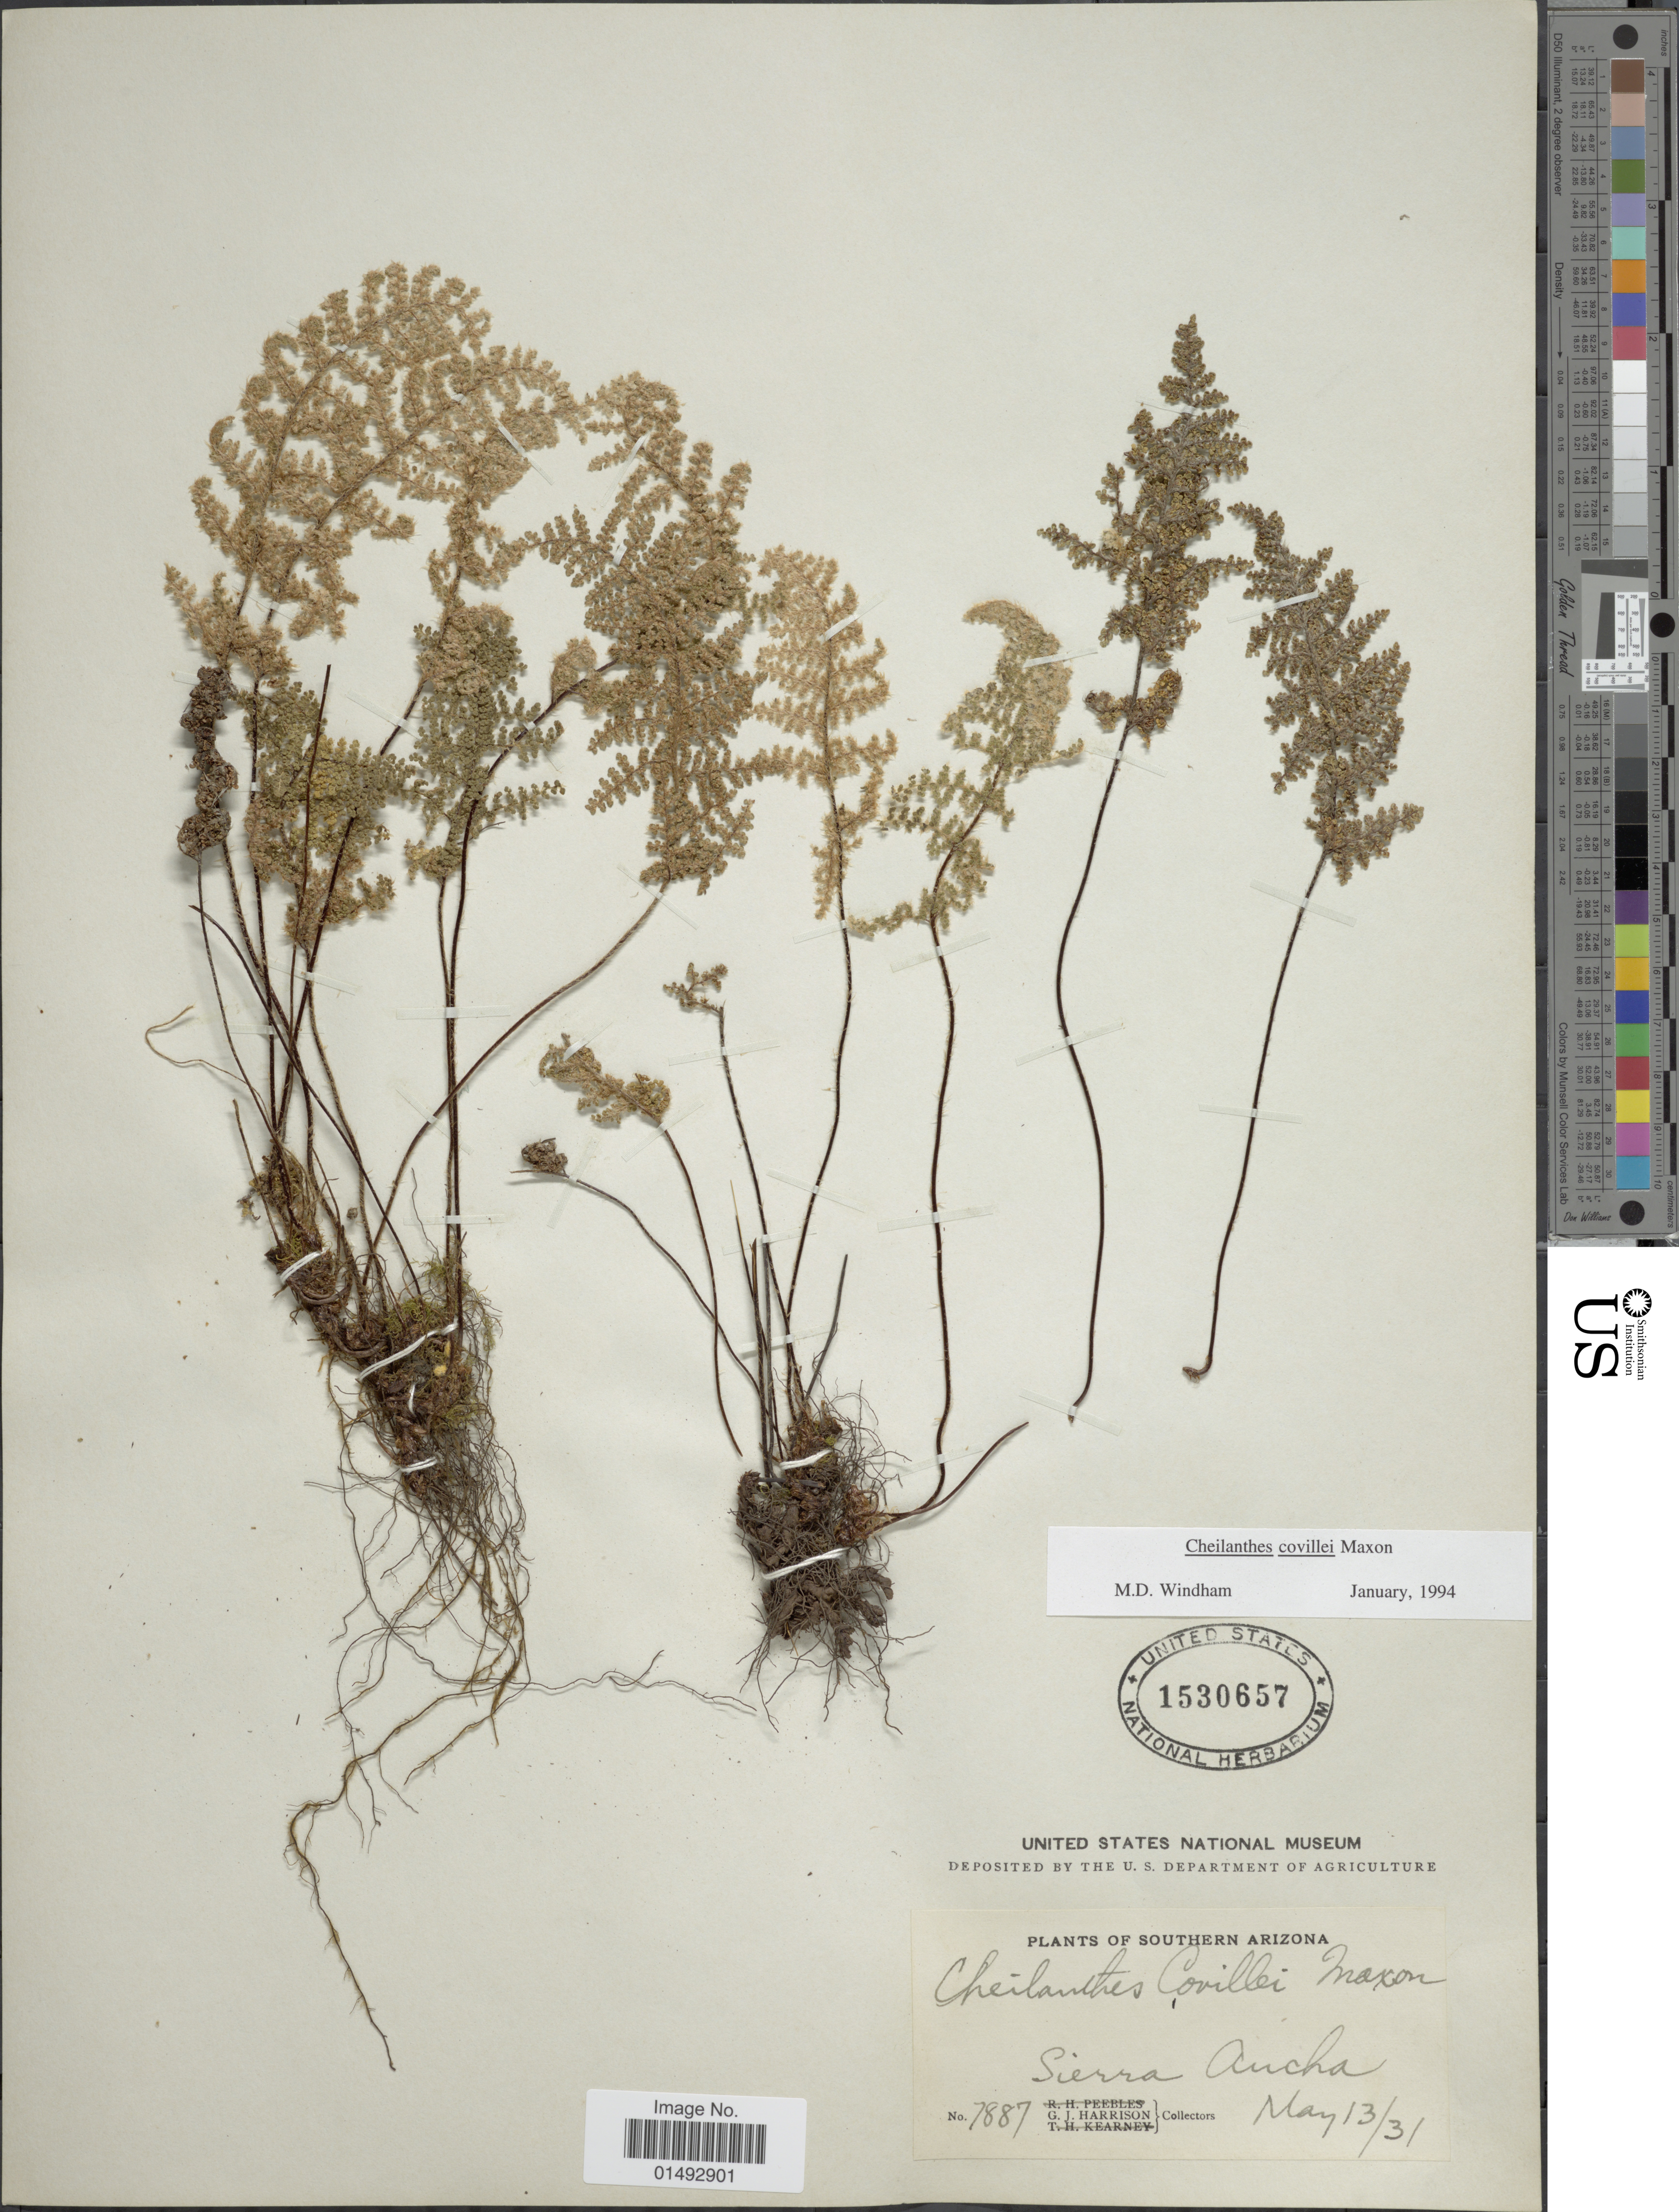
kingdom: Plantae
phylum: Tracheophyta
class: Polypodiopsida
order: Polypodiales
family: Pteridaceae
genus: Myriopteris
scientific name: Myriopteris covillei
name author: (Maxon) Á. Löve & D. Löve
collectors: G. J. Harrison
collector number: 7887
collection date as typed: Transcribed d/m/y: 13/5/31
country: United States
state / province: Arizona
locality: Southern Arizona, Sierra Ancha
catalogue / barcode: US 1530657